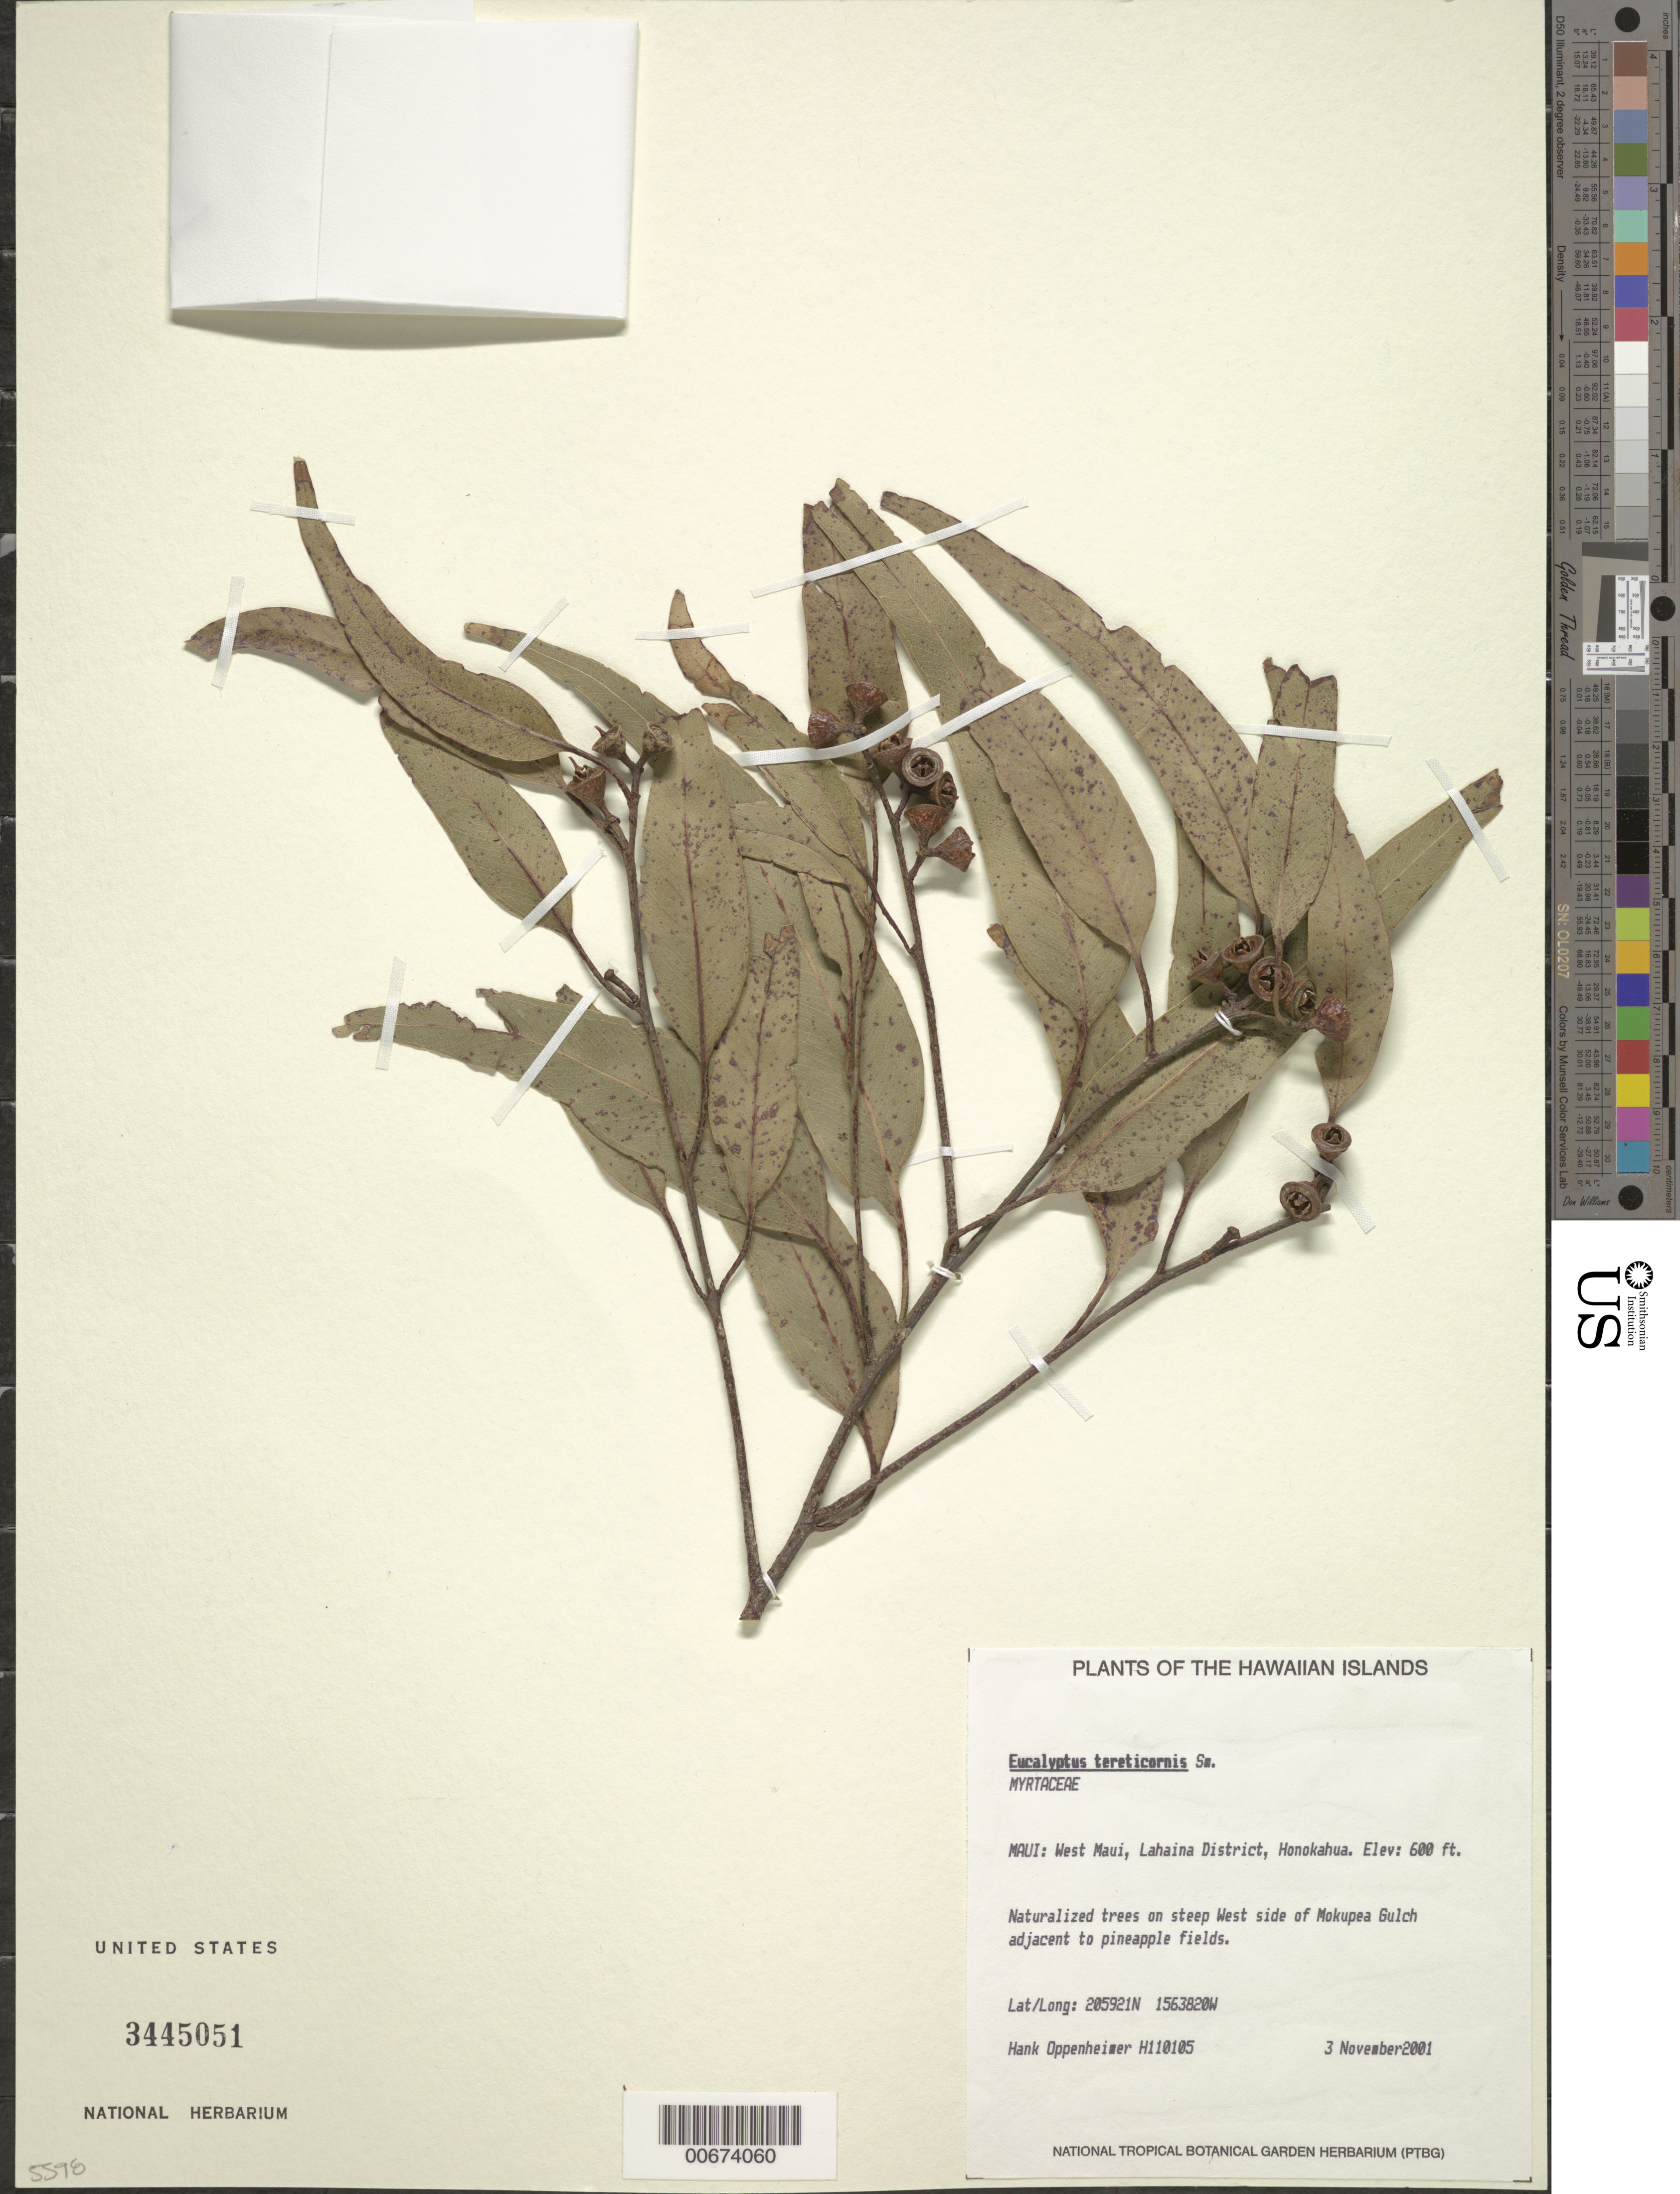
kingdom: Plantae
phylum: Tracheophyta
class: Magnoliopsida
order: Myrtales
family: Myrtaceae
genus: Eucalyptus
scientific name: Eucalyptus tereticornis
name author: Sm.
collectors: H. L. Oppenheimer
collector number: H110105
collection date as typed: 3 Nov 2001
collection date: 2001-11-03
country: United States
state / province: Hawaii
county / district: Maui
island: Maui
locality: West Maui, Lahaina District, Honokahua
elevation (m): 182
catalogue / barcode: US 3445051